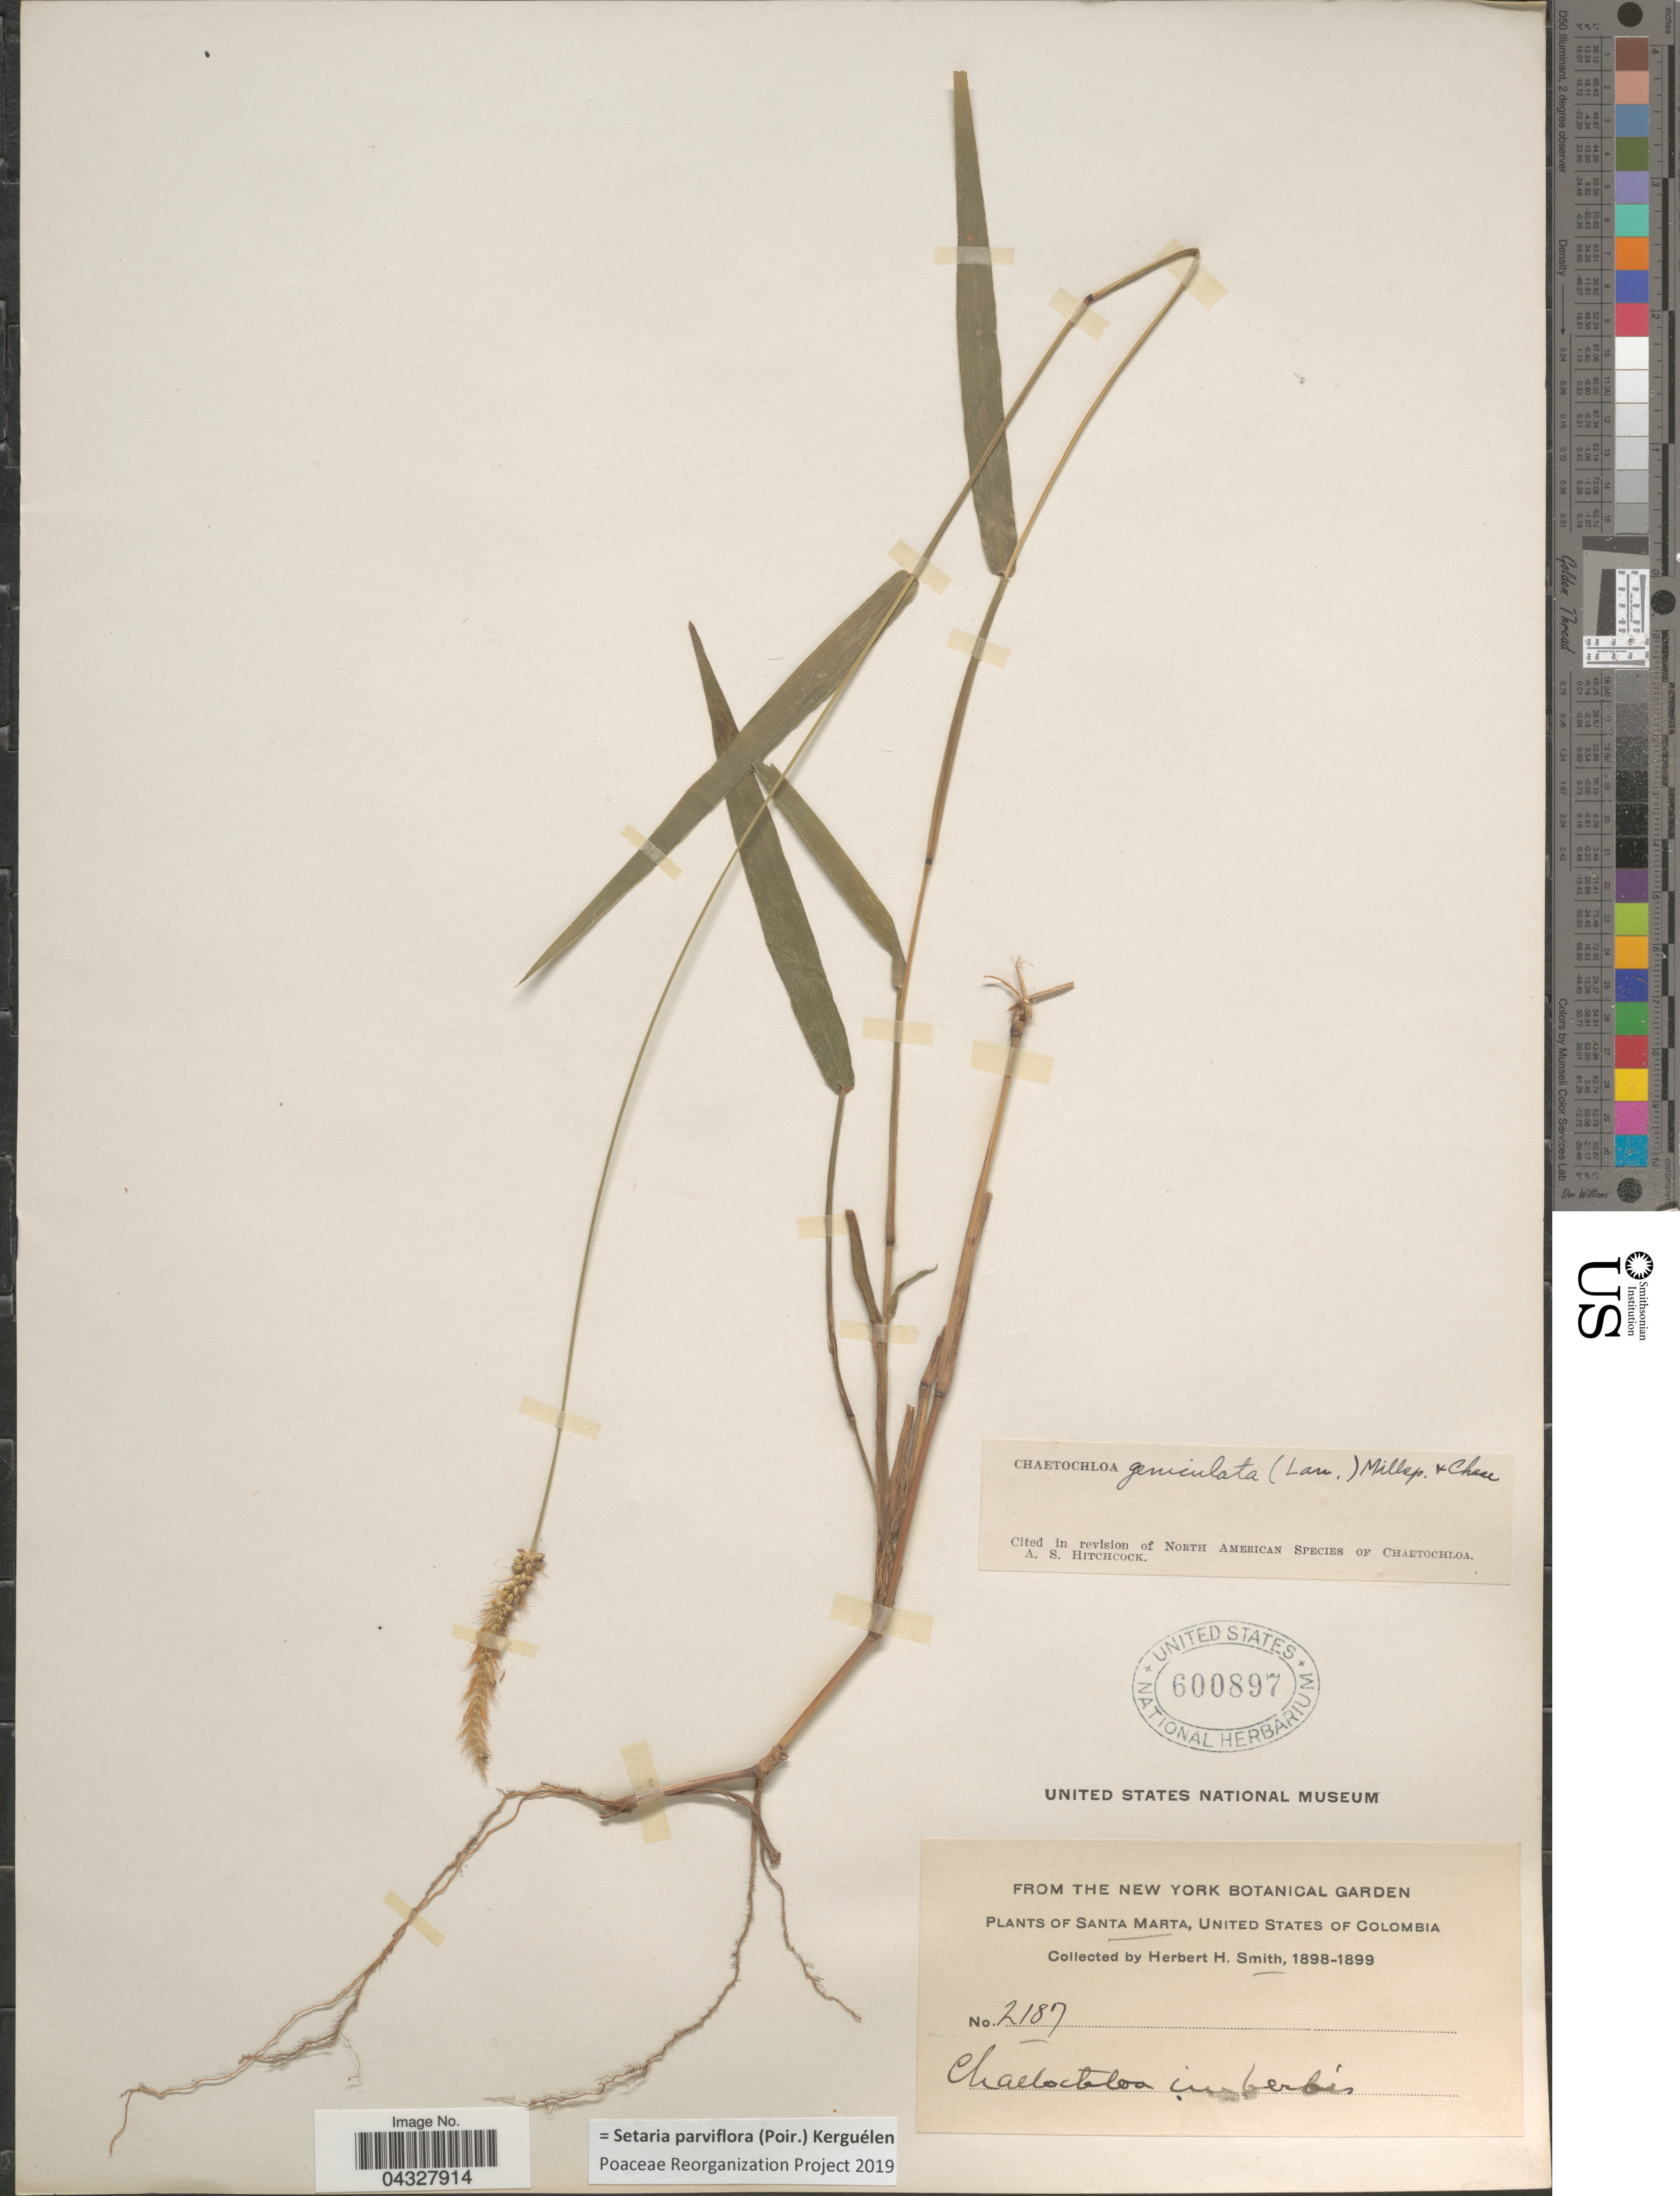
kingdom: Plantae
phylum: Tracheophyta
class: Liliopsida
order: Poales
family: Poaceae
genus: Setaria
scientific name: Setaria parviflora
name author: (Poir.) Kerguélen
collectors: Herbert H. Smith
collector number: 2187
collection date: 1898/1899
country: Colombia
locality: Santa Marta, United States of Colombia.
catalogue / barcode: US 600897